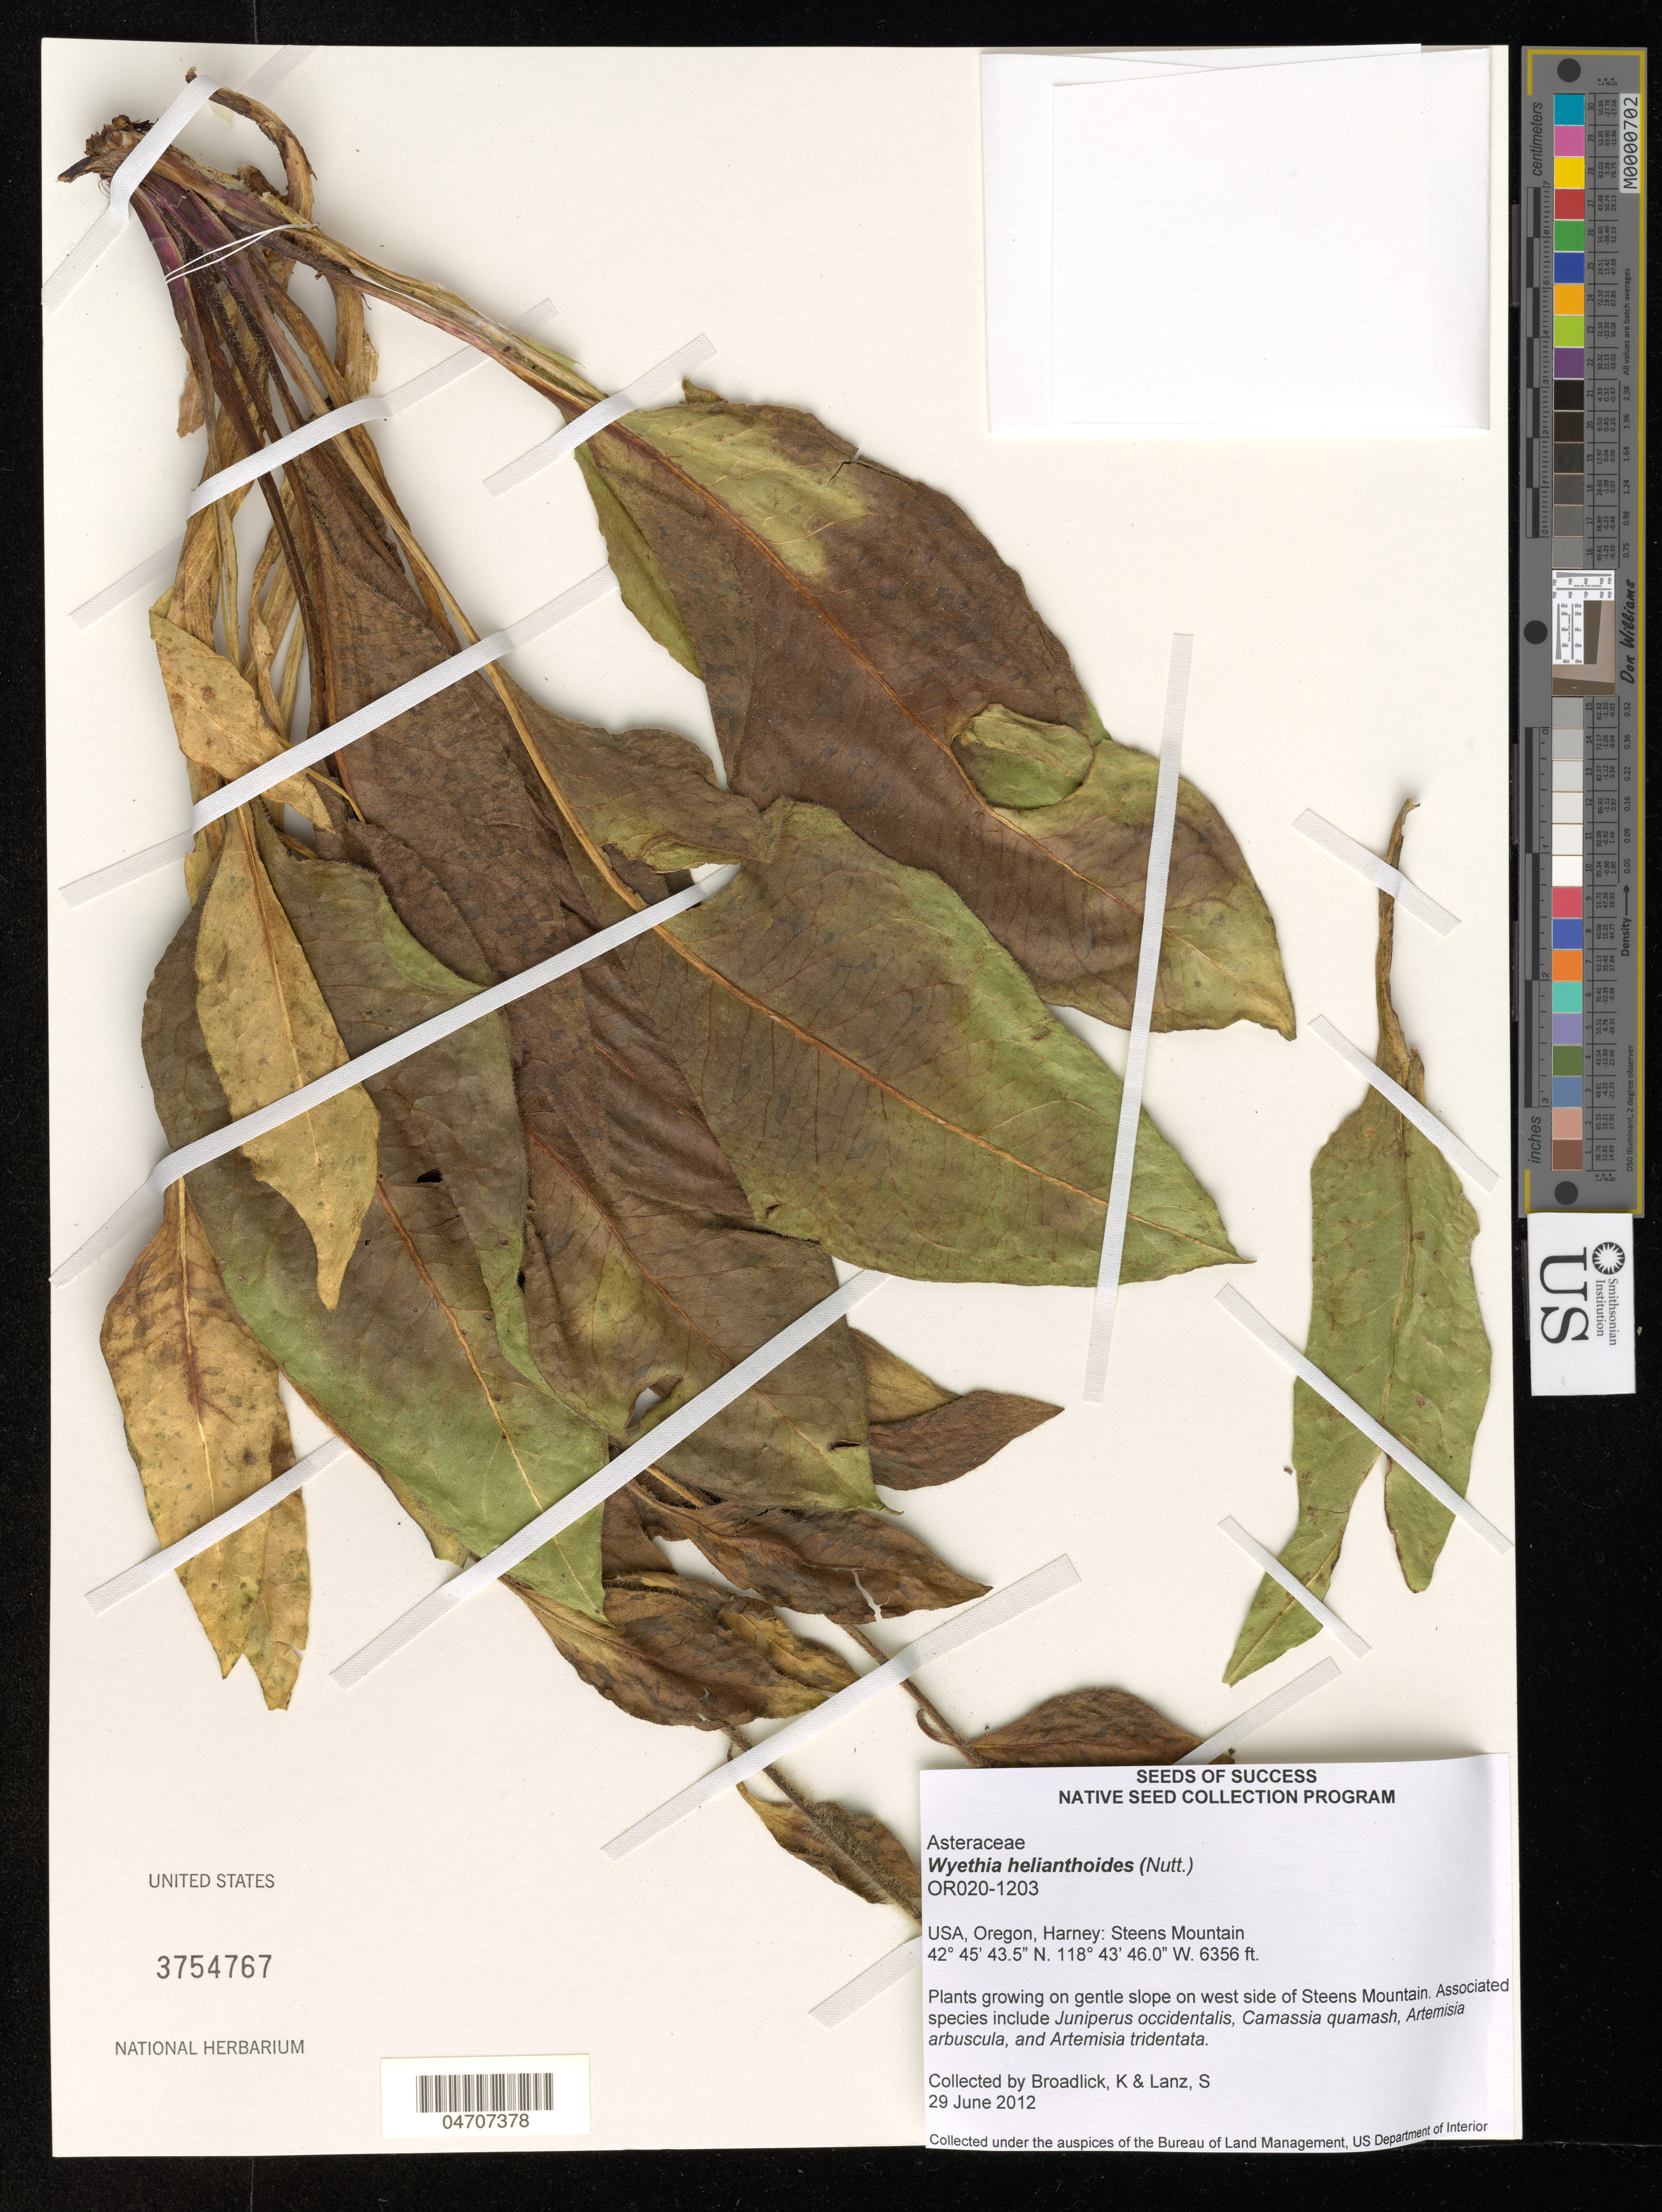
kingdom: Plantae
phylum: Tracheophyta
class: Magnoliopsida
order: Asterales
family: Asteraceae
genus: Wyethia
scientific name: Wyethia helianthoides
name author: Nutt.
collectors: C. Monroy & J. Dyer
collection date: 2012-06-29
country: United States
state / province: Oregon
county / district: Harney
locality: Harney: Steens Mountain. On gentle slope on west side of Steens Mountain.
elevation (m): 1937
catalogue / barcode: US 3754767